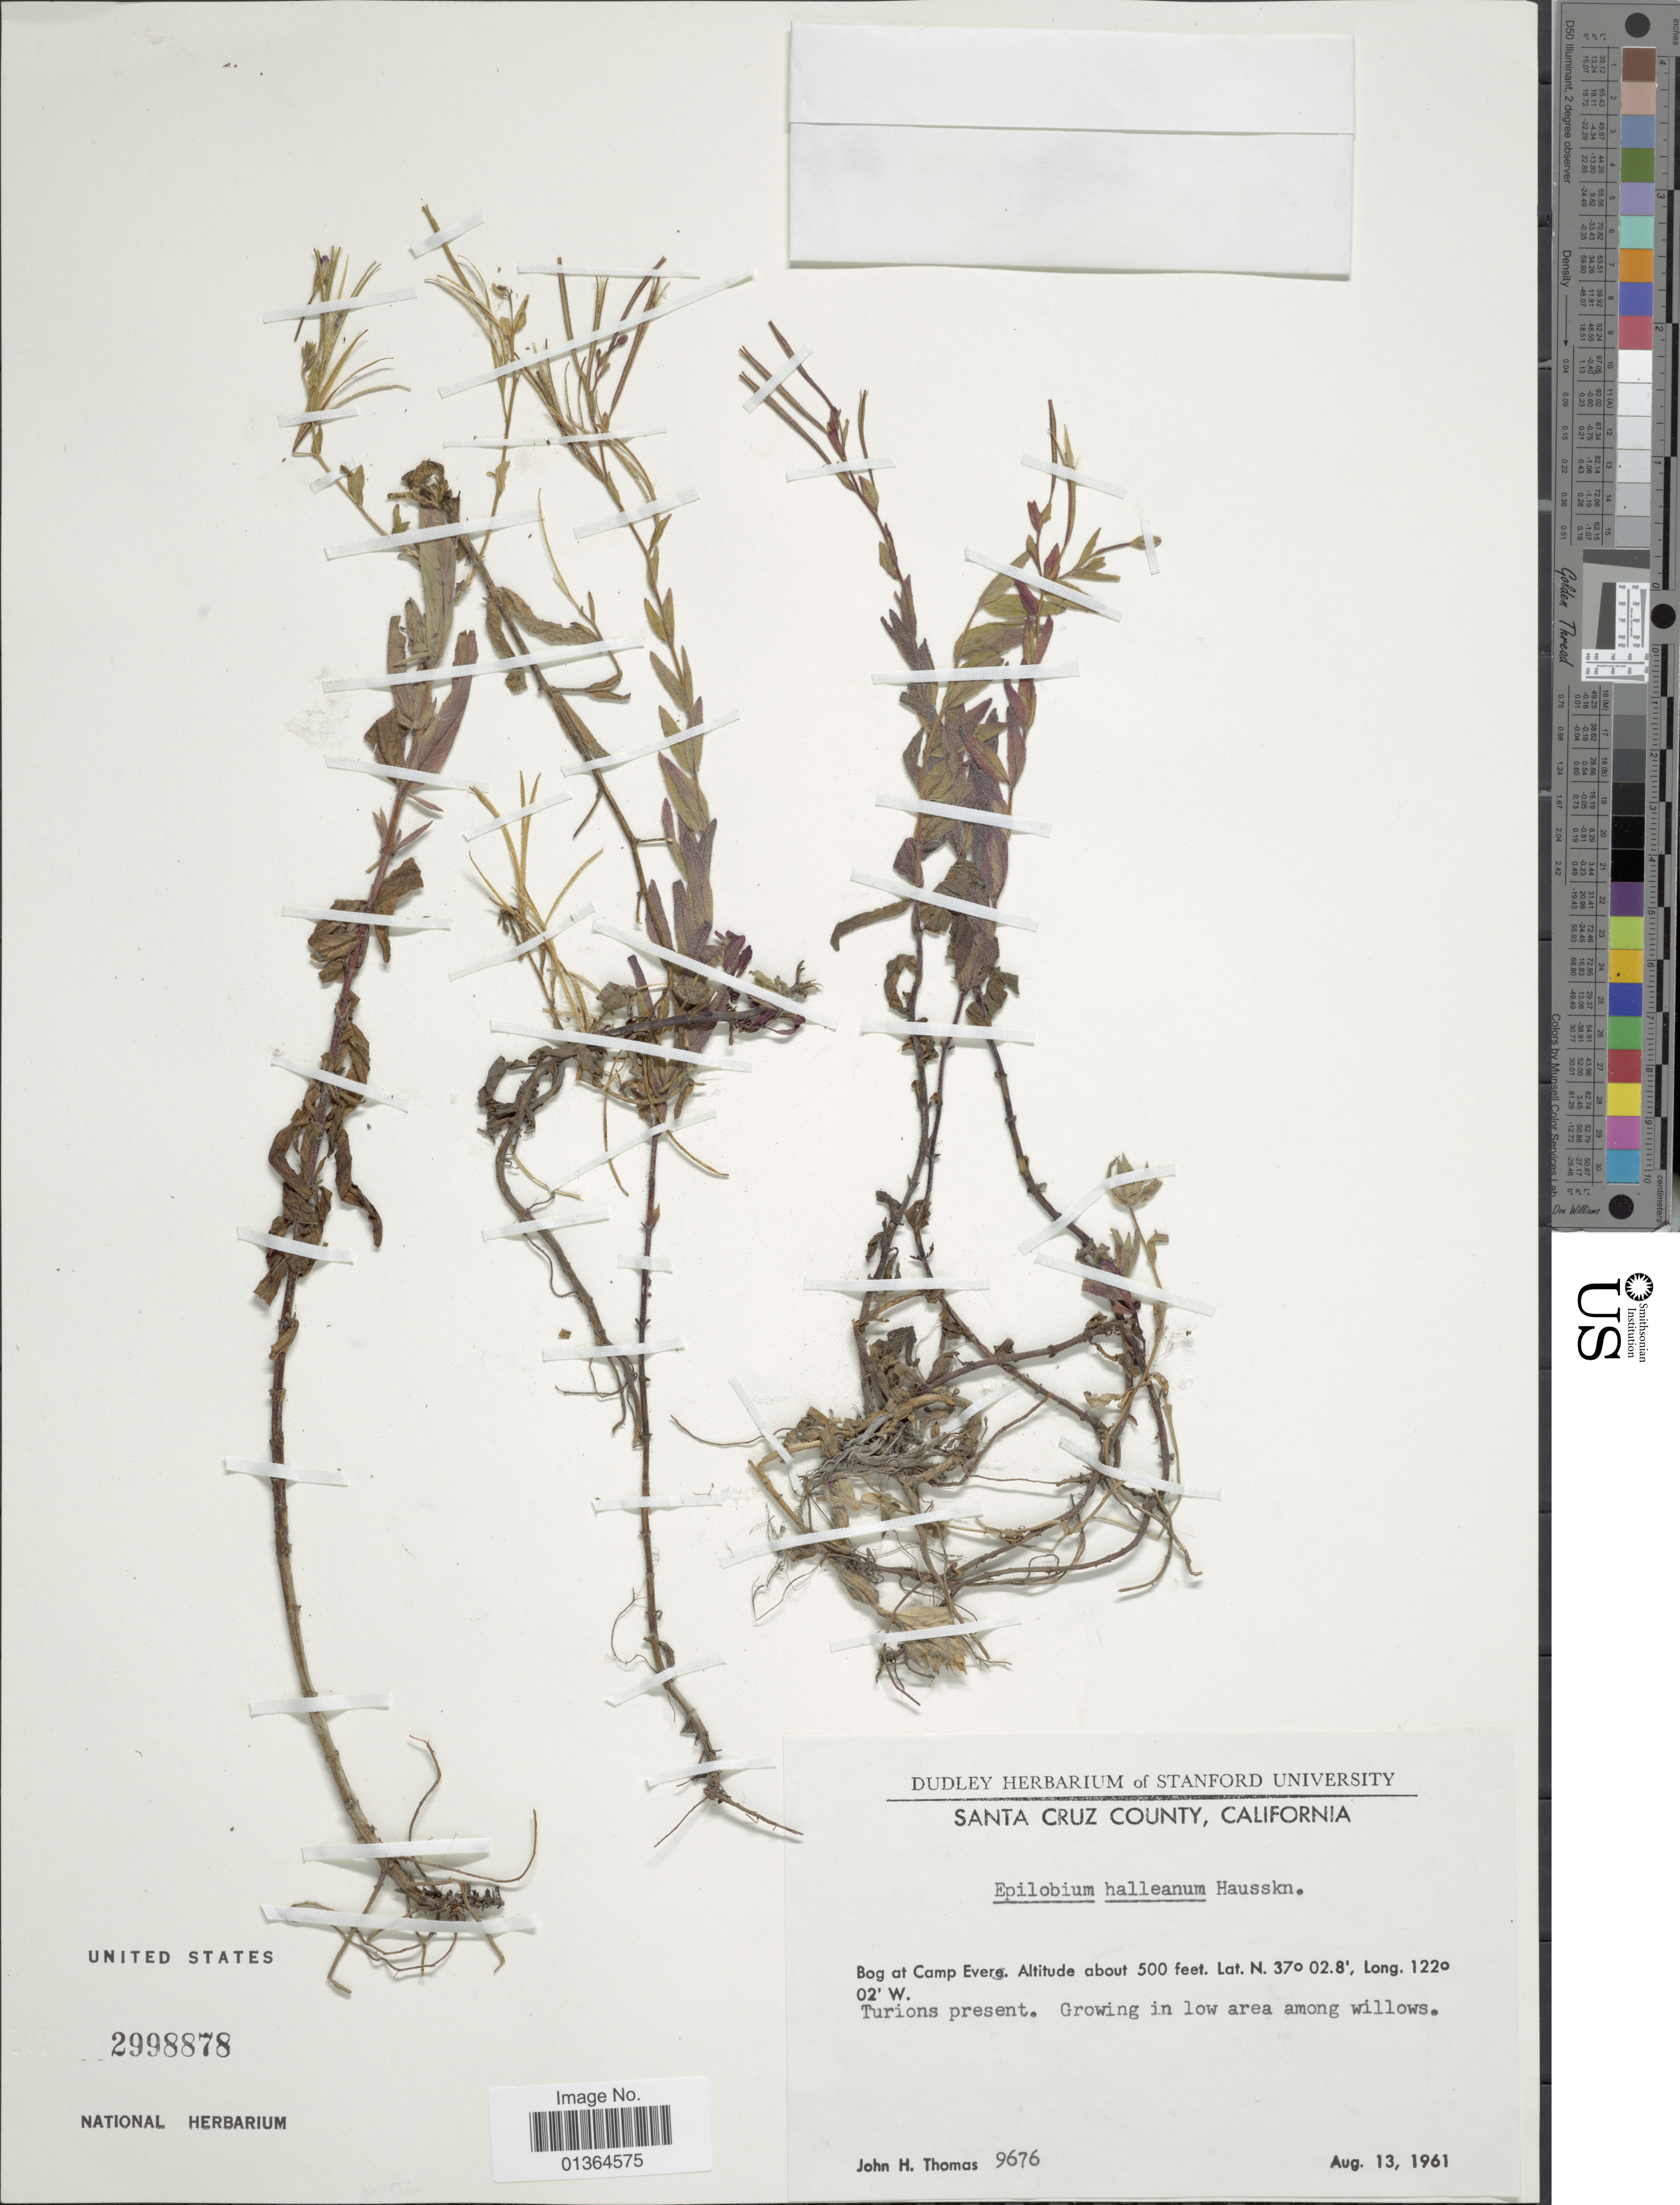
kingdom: Plantae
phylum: Tracheophyta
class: Magnoliopsida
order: Myrtales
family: Onagraceae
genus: Epilobium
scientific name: Epilobium hallianum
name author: Hausskn.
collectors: J. H. Thomas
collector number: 9676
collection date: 1961-08-13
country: United States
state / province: California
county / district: Santa Cruz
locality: Santa Cruz County. Bog at Camp Evers.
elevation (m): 152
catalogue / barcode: US 2998878